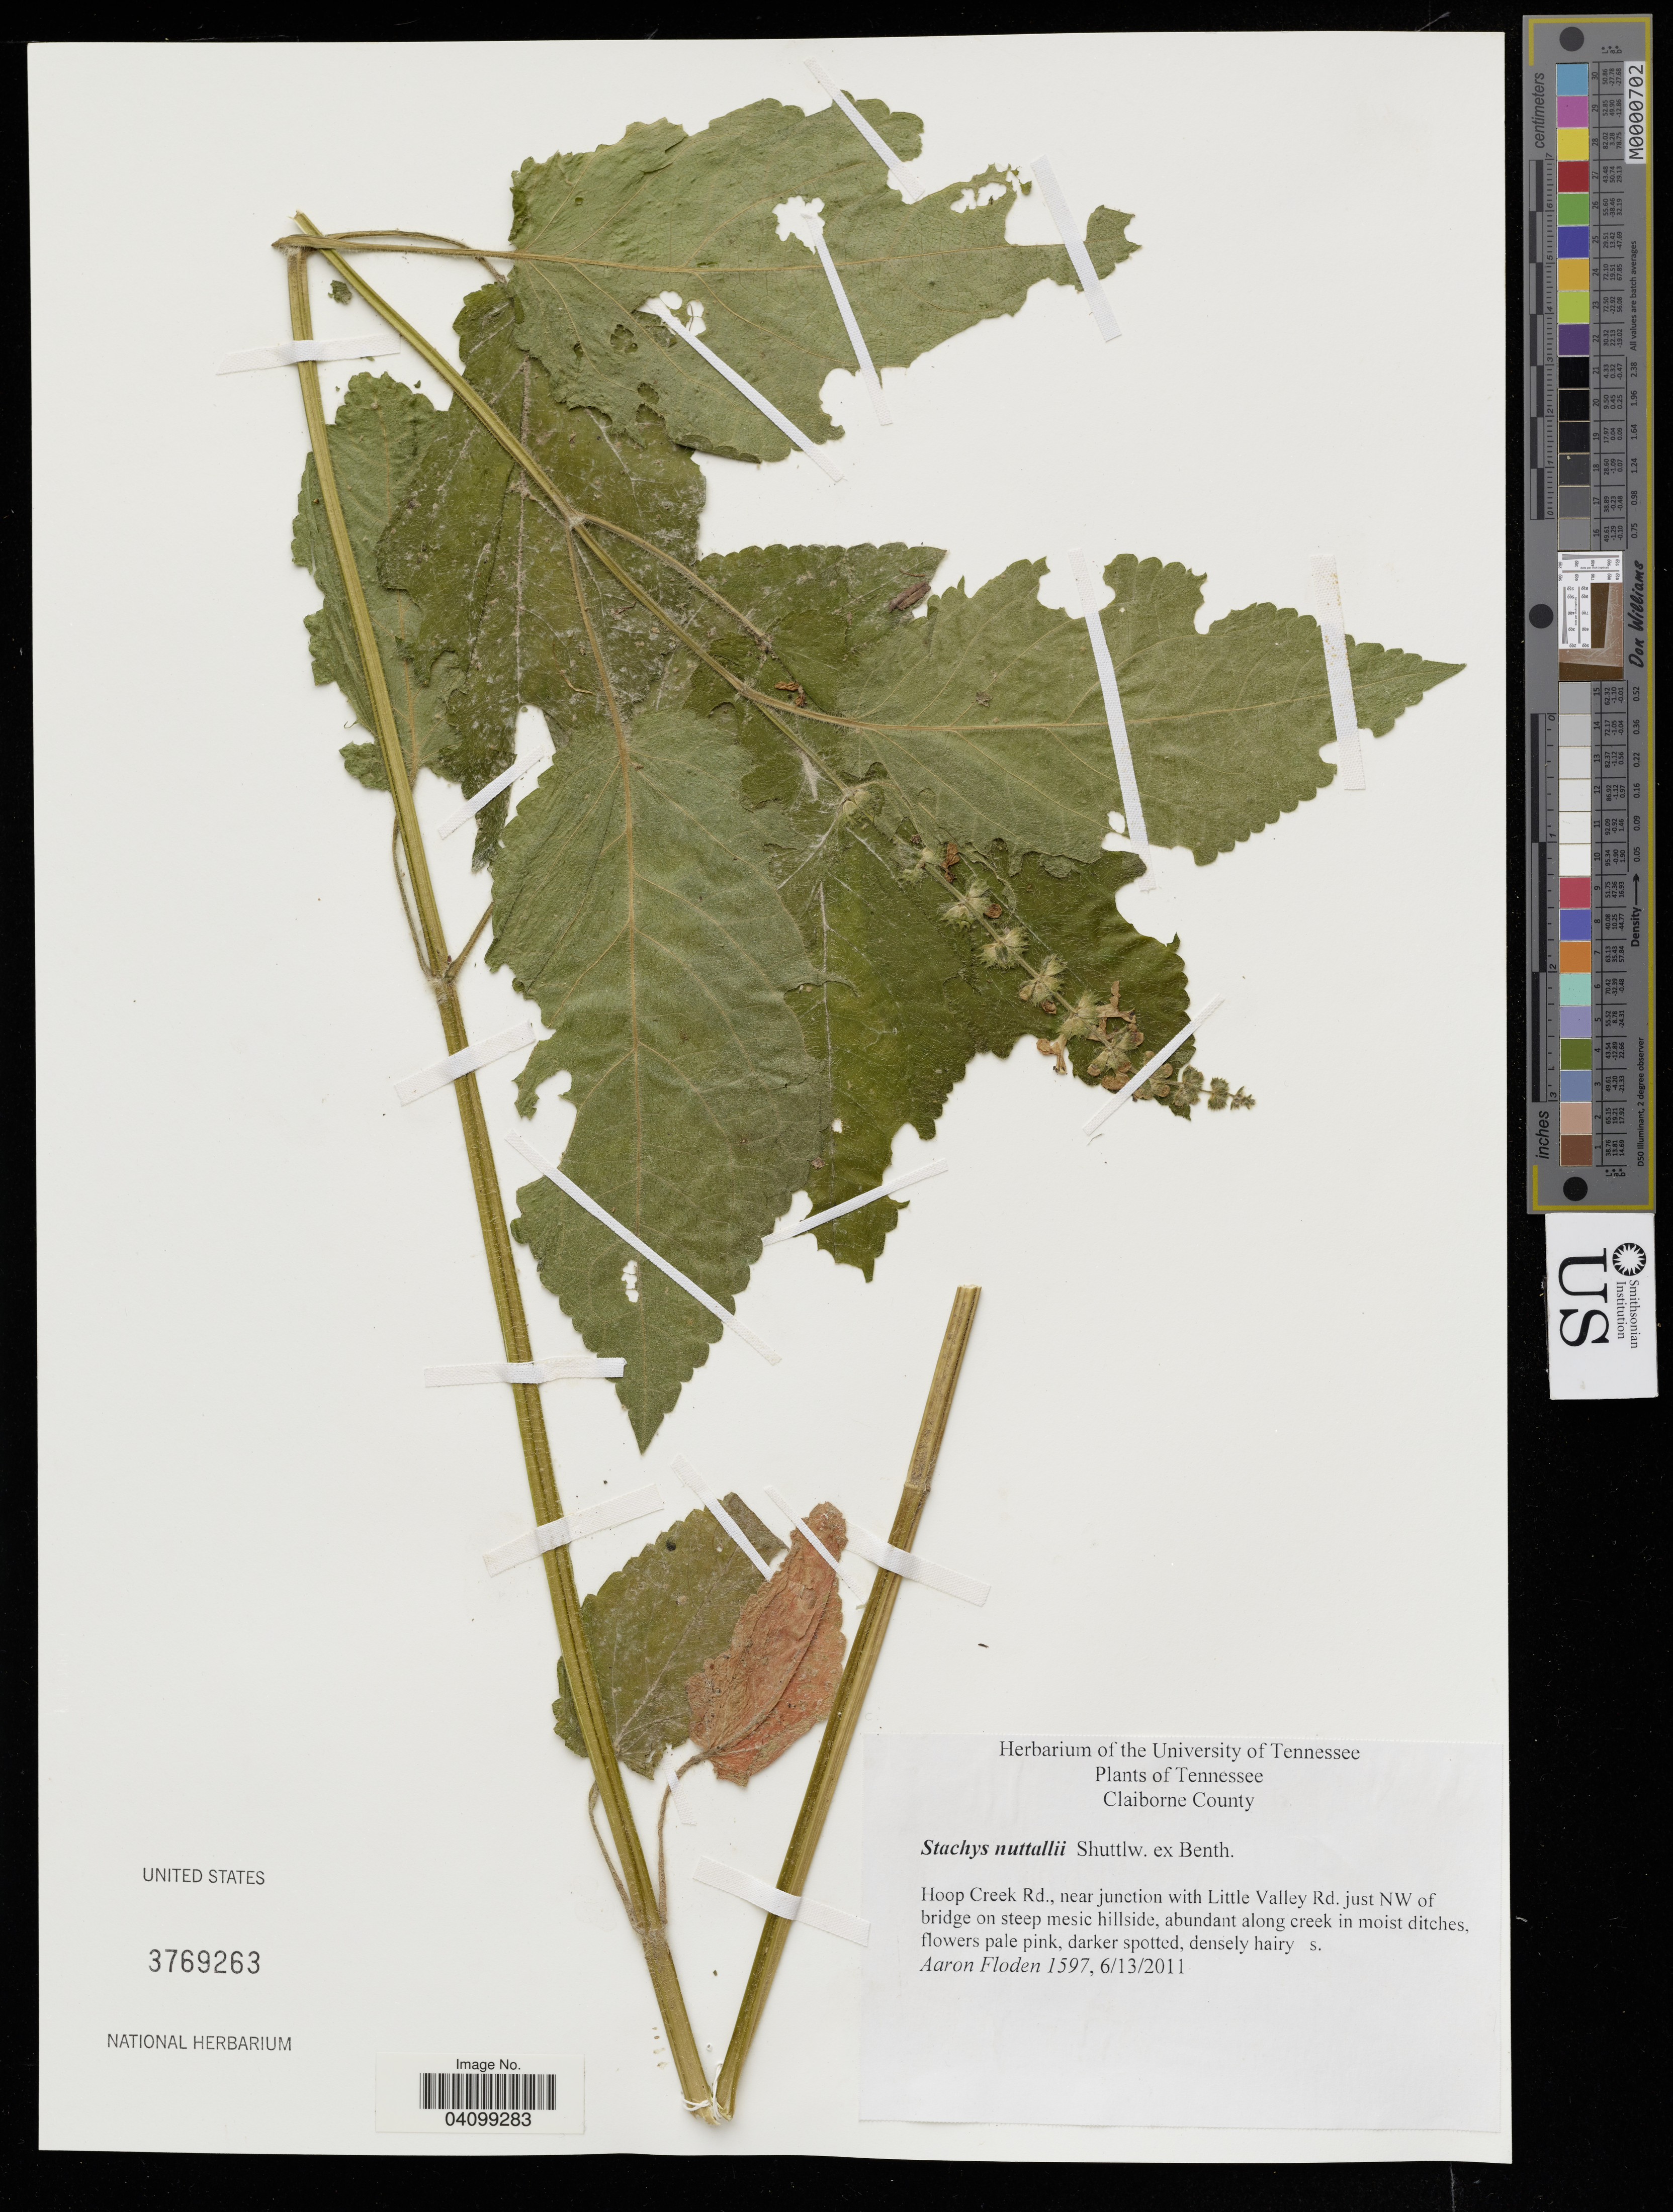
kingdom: Plantae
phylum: Tracheophyta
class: Magnoliopsida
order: Lamiales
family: Lamiaceae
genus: Stachys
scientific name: Stachys nuttallii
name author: Shuttlew. ex Benth.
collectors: A. Floden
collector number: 1597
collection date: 2011-06-13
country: United States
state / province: Tennessee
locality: Claiborne County. Hoop Creek Rd., near junction with Little Valley Rd. just NW of bridge on steep mesic hillside.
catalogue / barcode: US 3769263